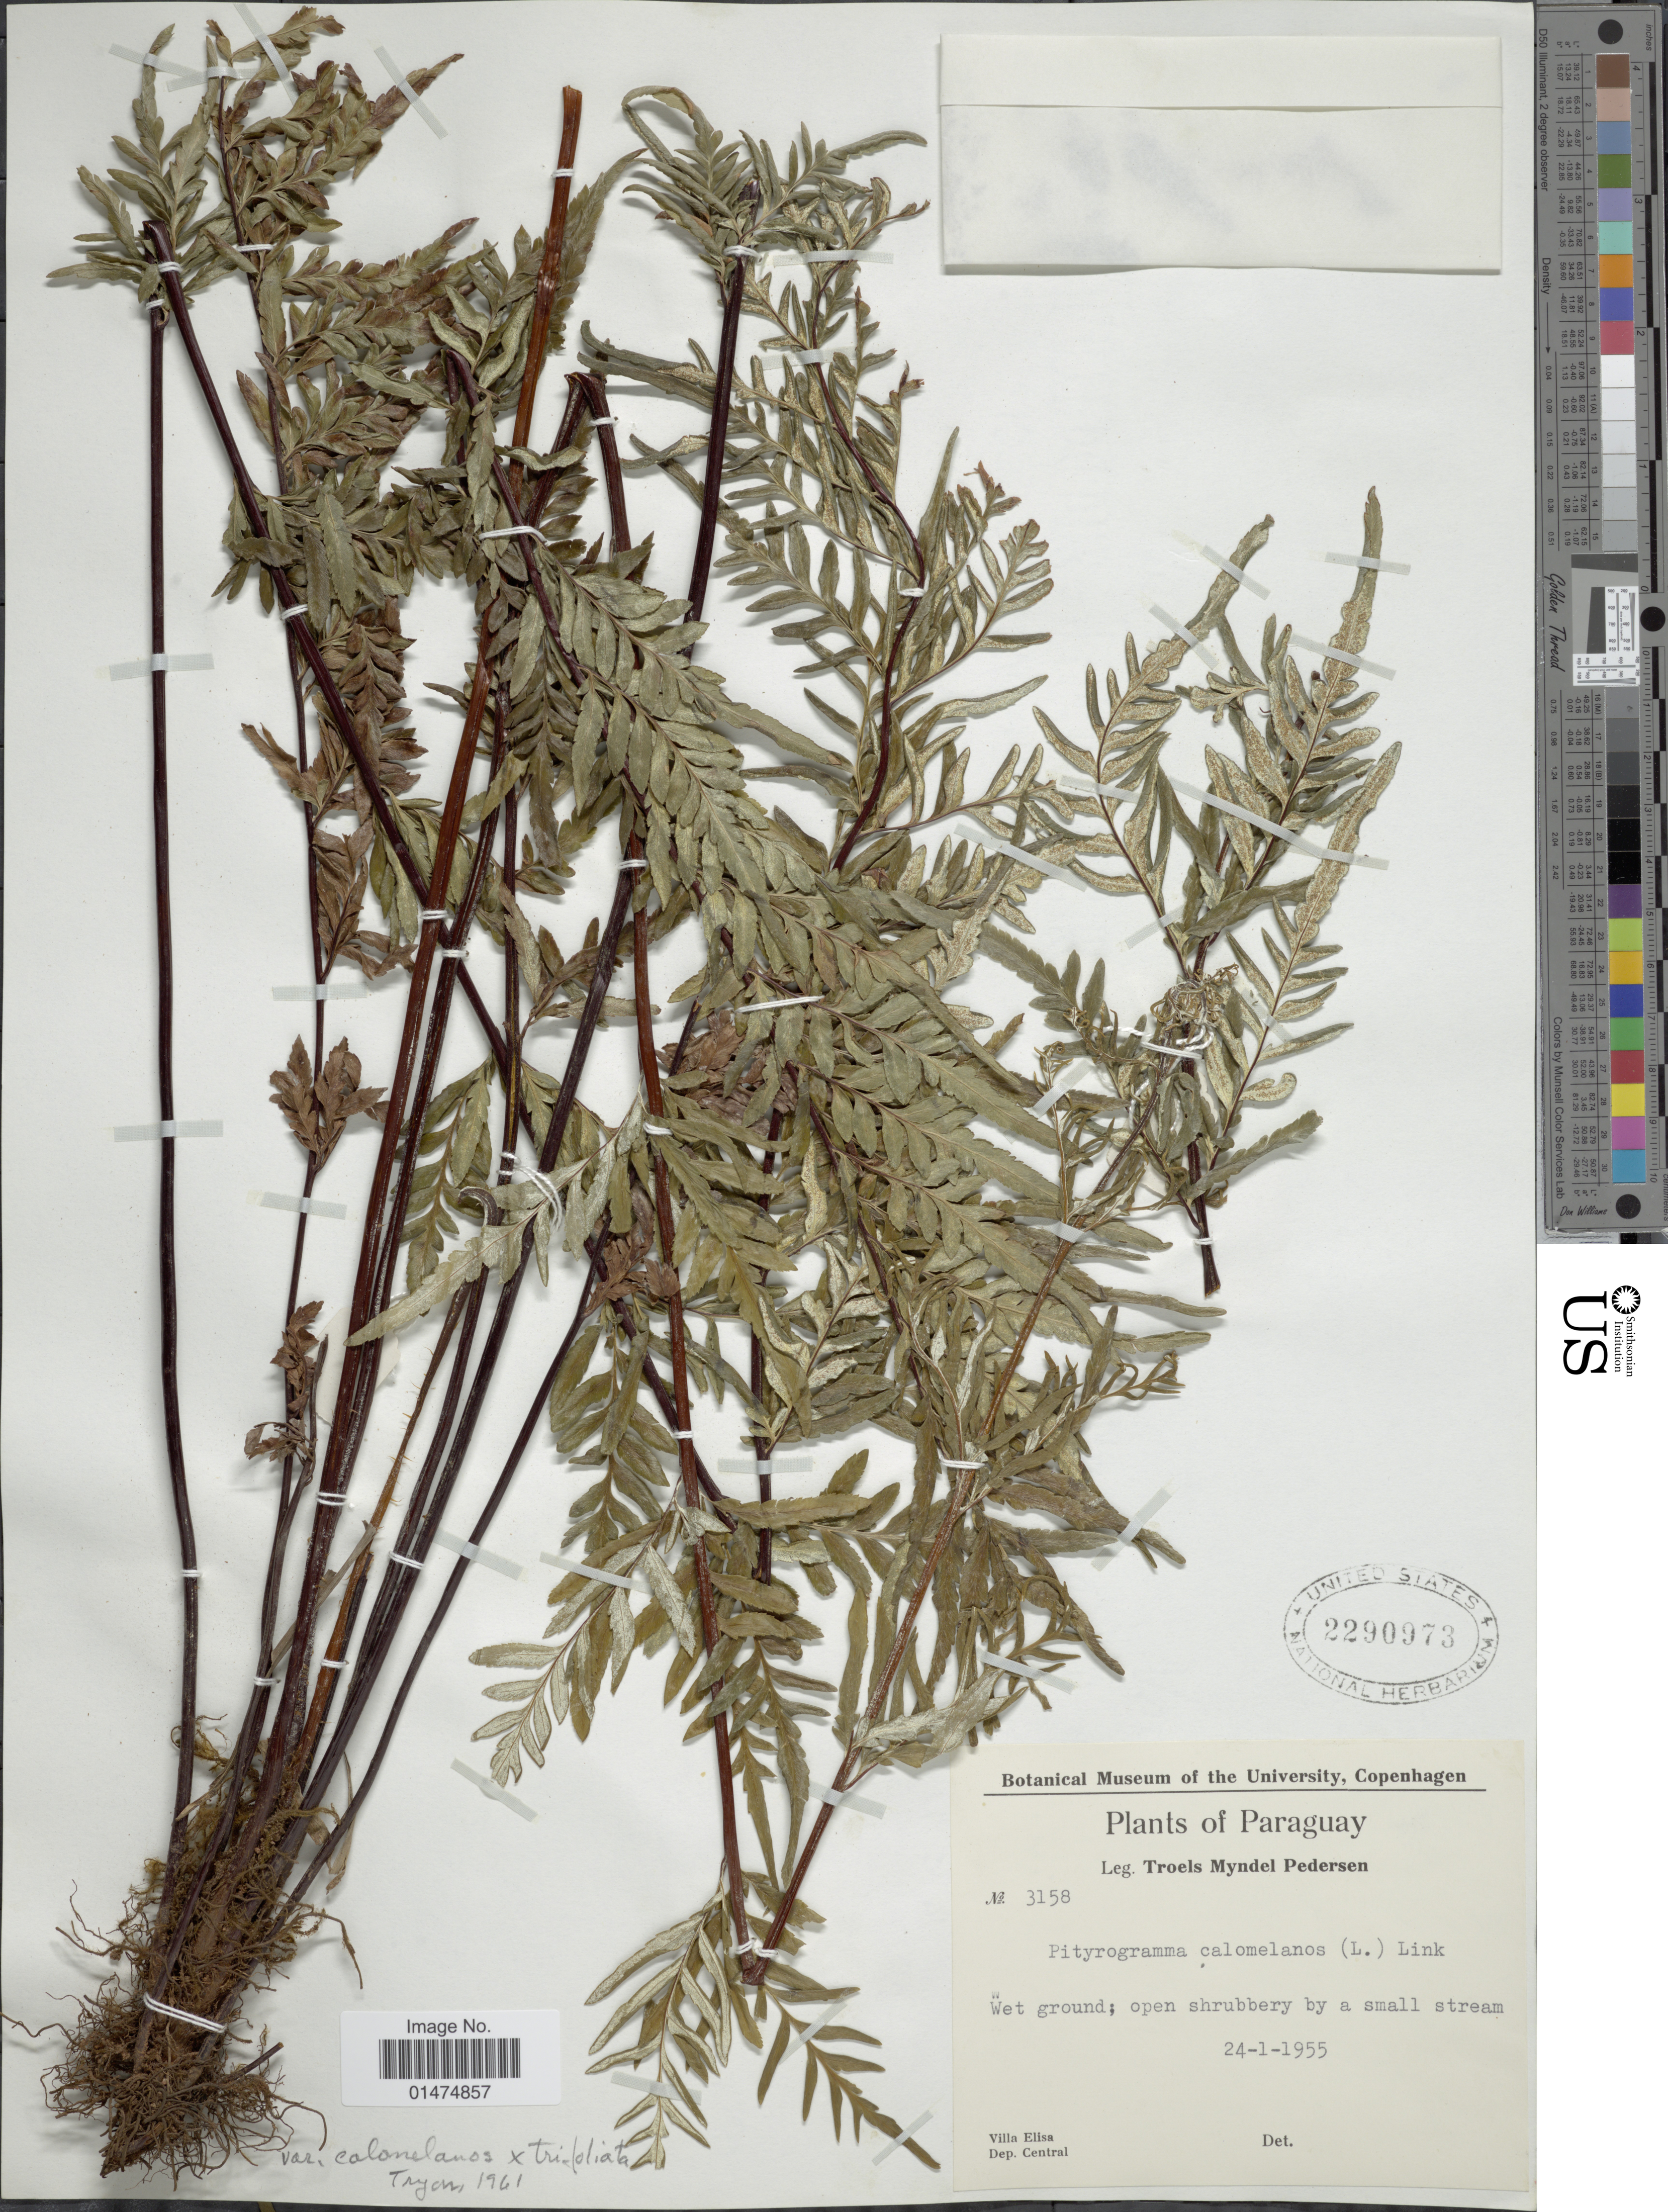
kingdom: Plantae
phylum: Tracheophyta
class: Polypodiopsida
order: Polypodiales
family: Pteridaceae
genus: Pityrogramma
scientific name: Pityrogramma calomelanos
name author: (L.) Link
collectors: T. Pederson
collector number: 3158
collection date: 1955-01-24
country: Paraguay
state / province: Central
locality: Paraguay, Villa Elisa, Dep. Central.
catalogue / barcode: US 2290973